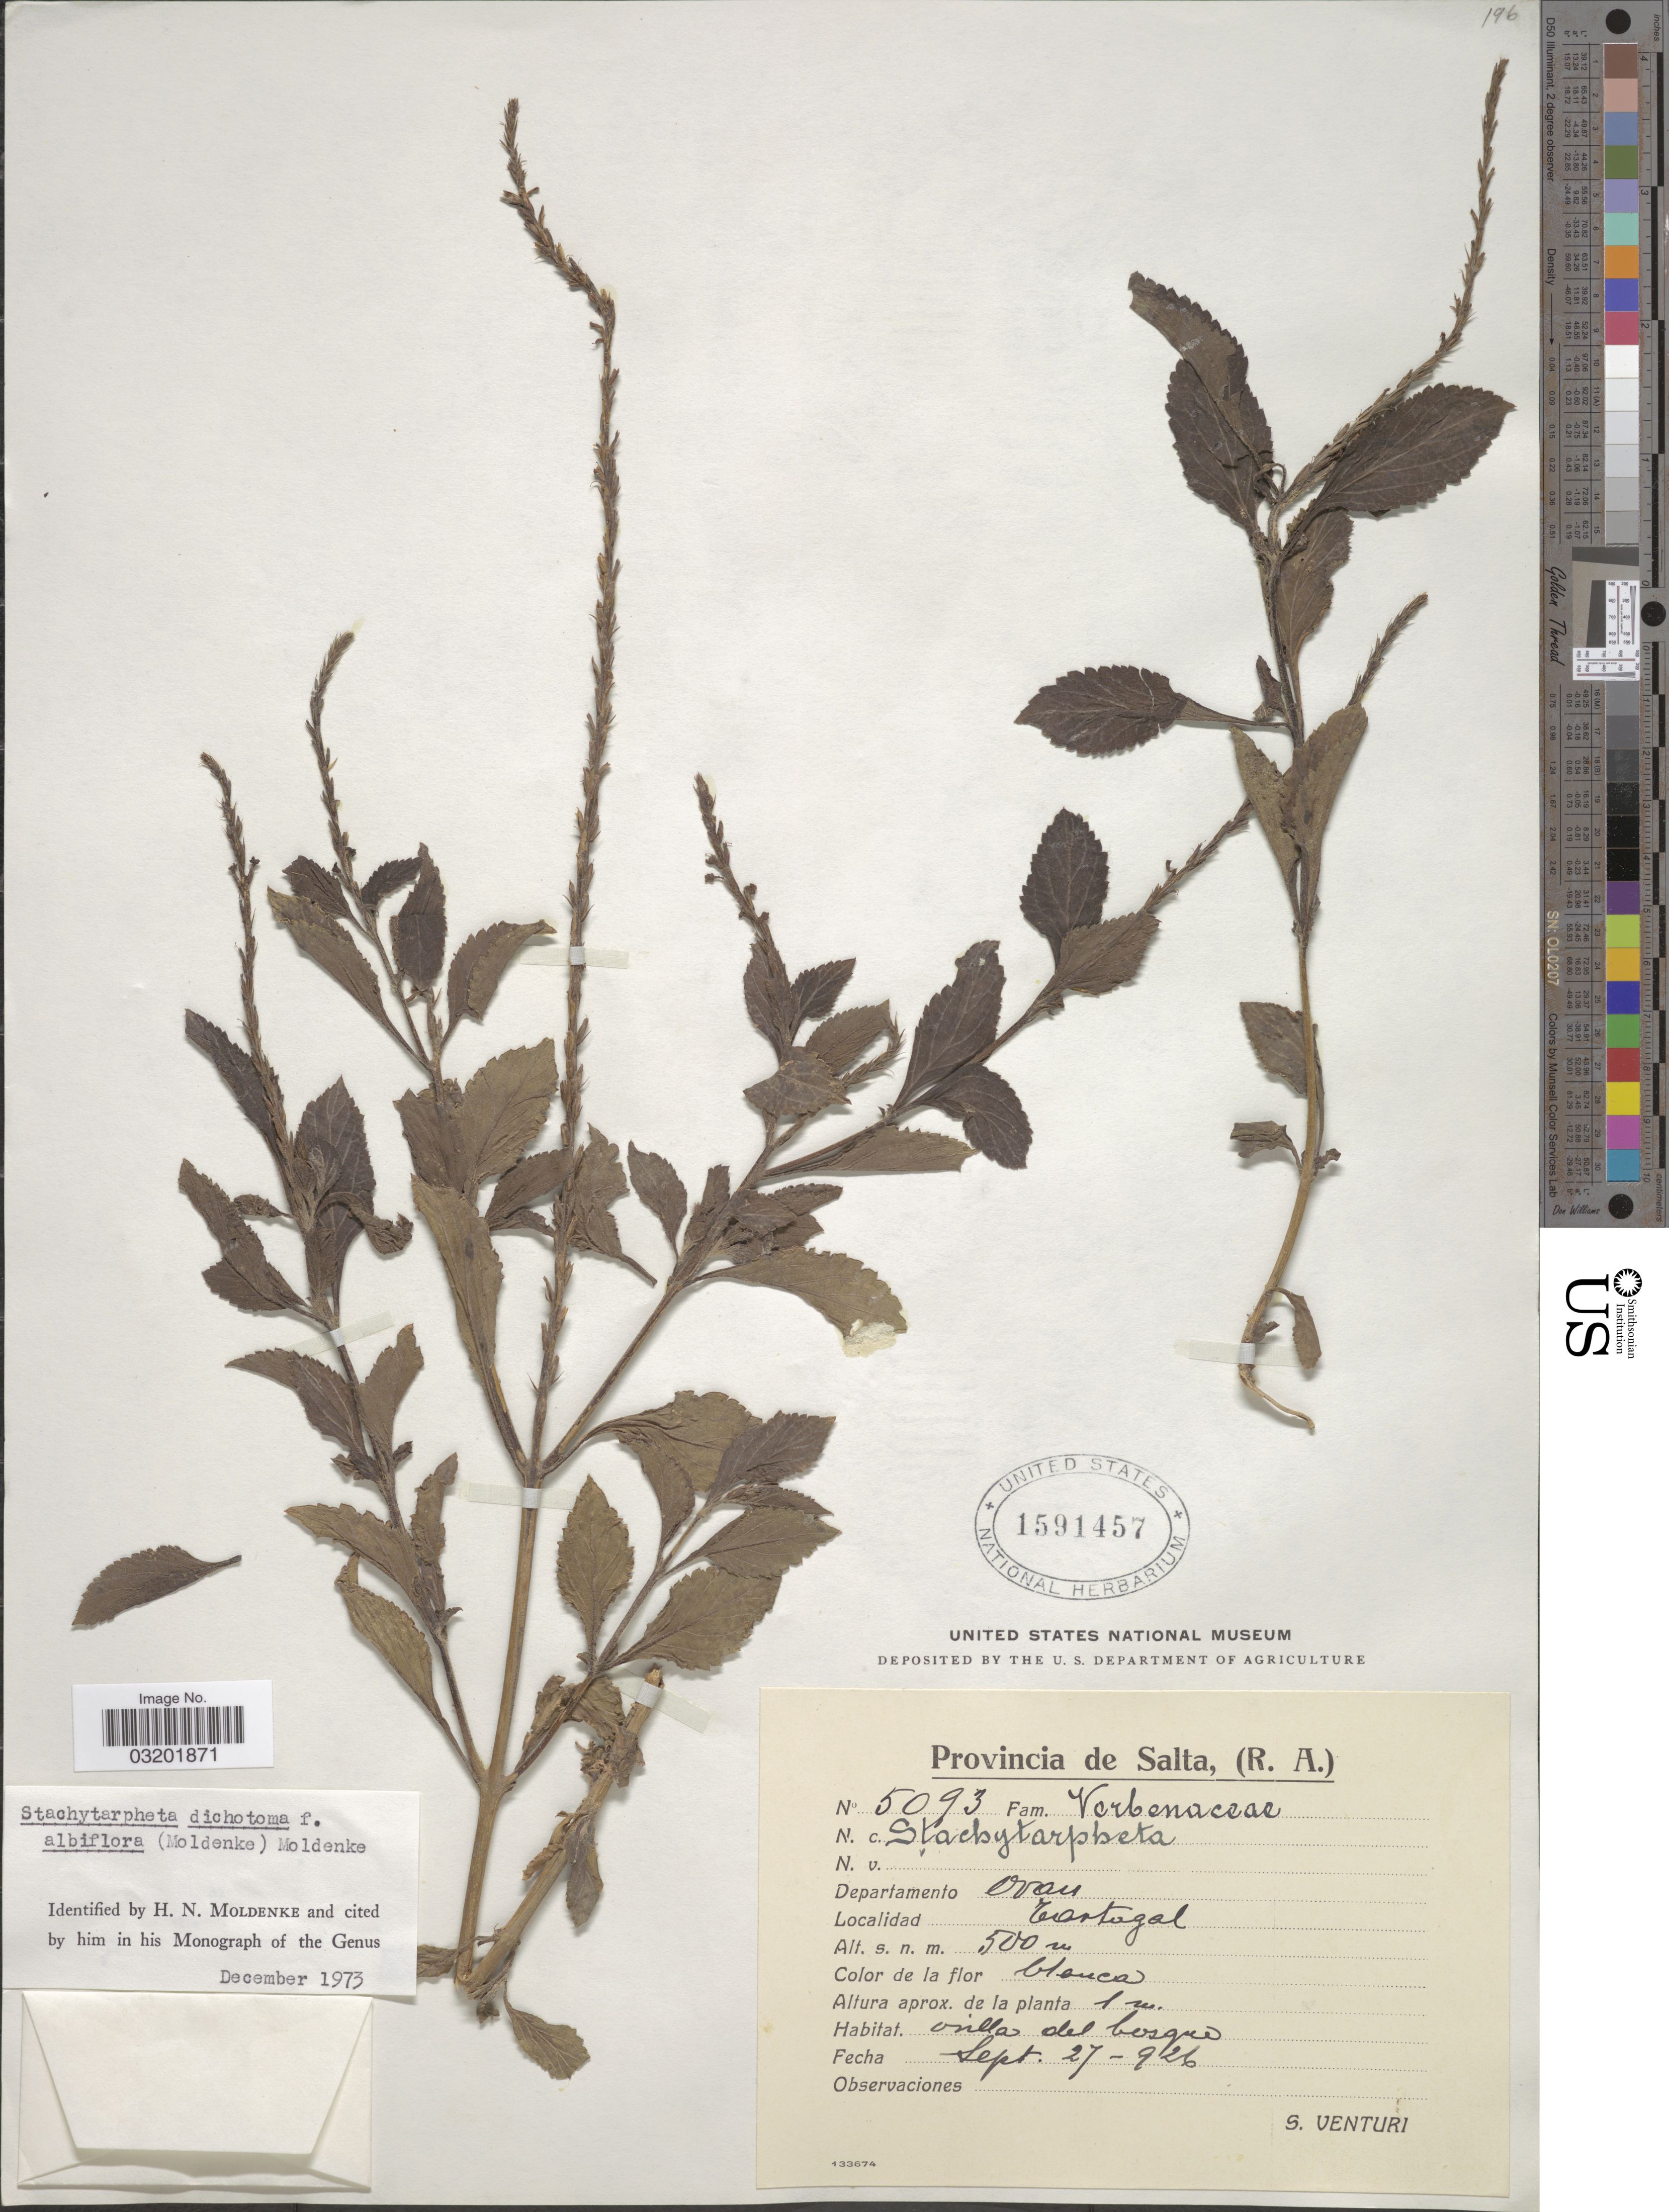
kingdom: Plantae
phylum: Tracheophyta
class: Magnoliopsida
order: Lamiales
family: Verbenaceae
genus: Stachytarpheta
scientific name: Stachytarpheta dichotoma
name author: (Ruiz & Pav.) Vahl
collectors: S. Venturi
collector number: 5093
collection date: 1926-09-27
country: Argentina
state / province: Salta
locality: Departamento Oran. Tartagal.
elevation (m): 500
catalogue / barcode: US 1591457